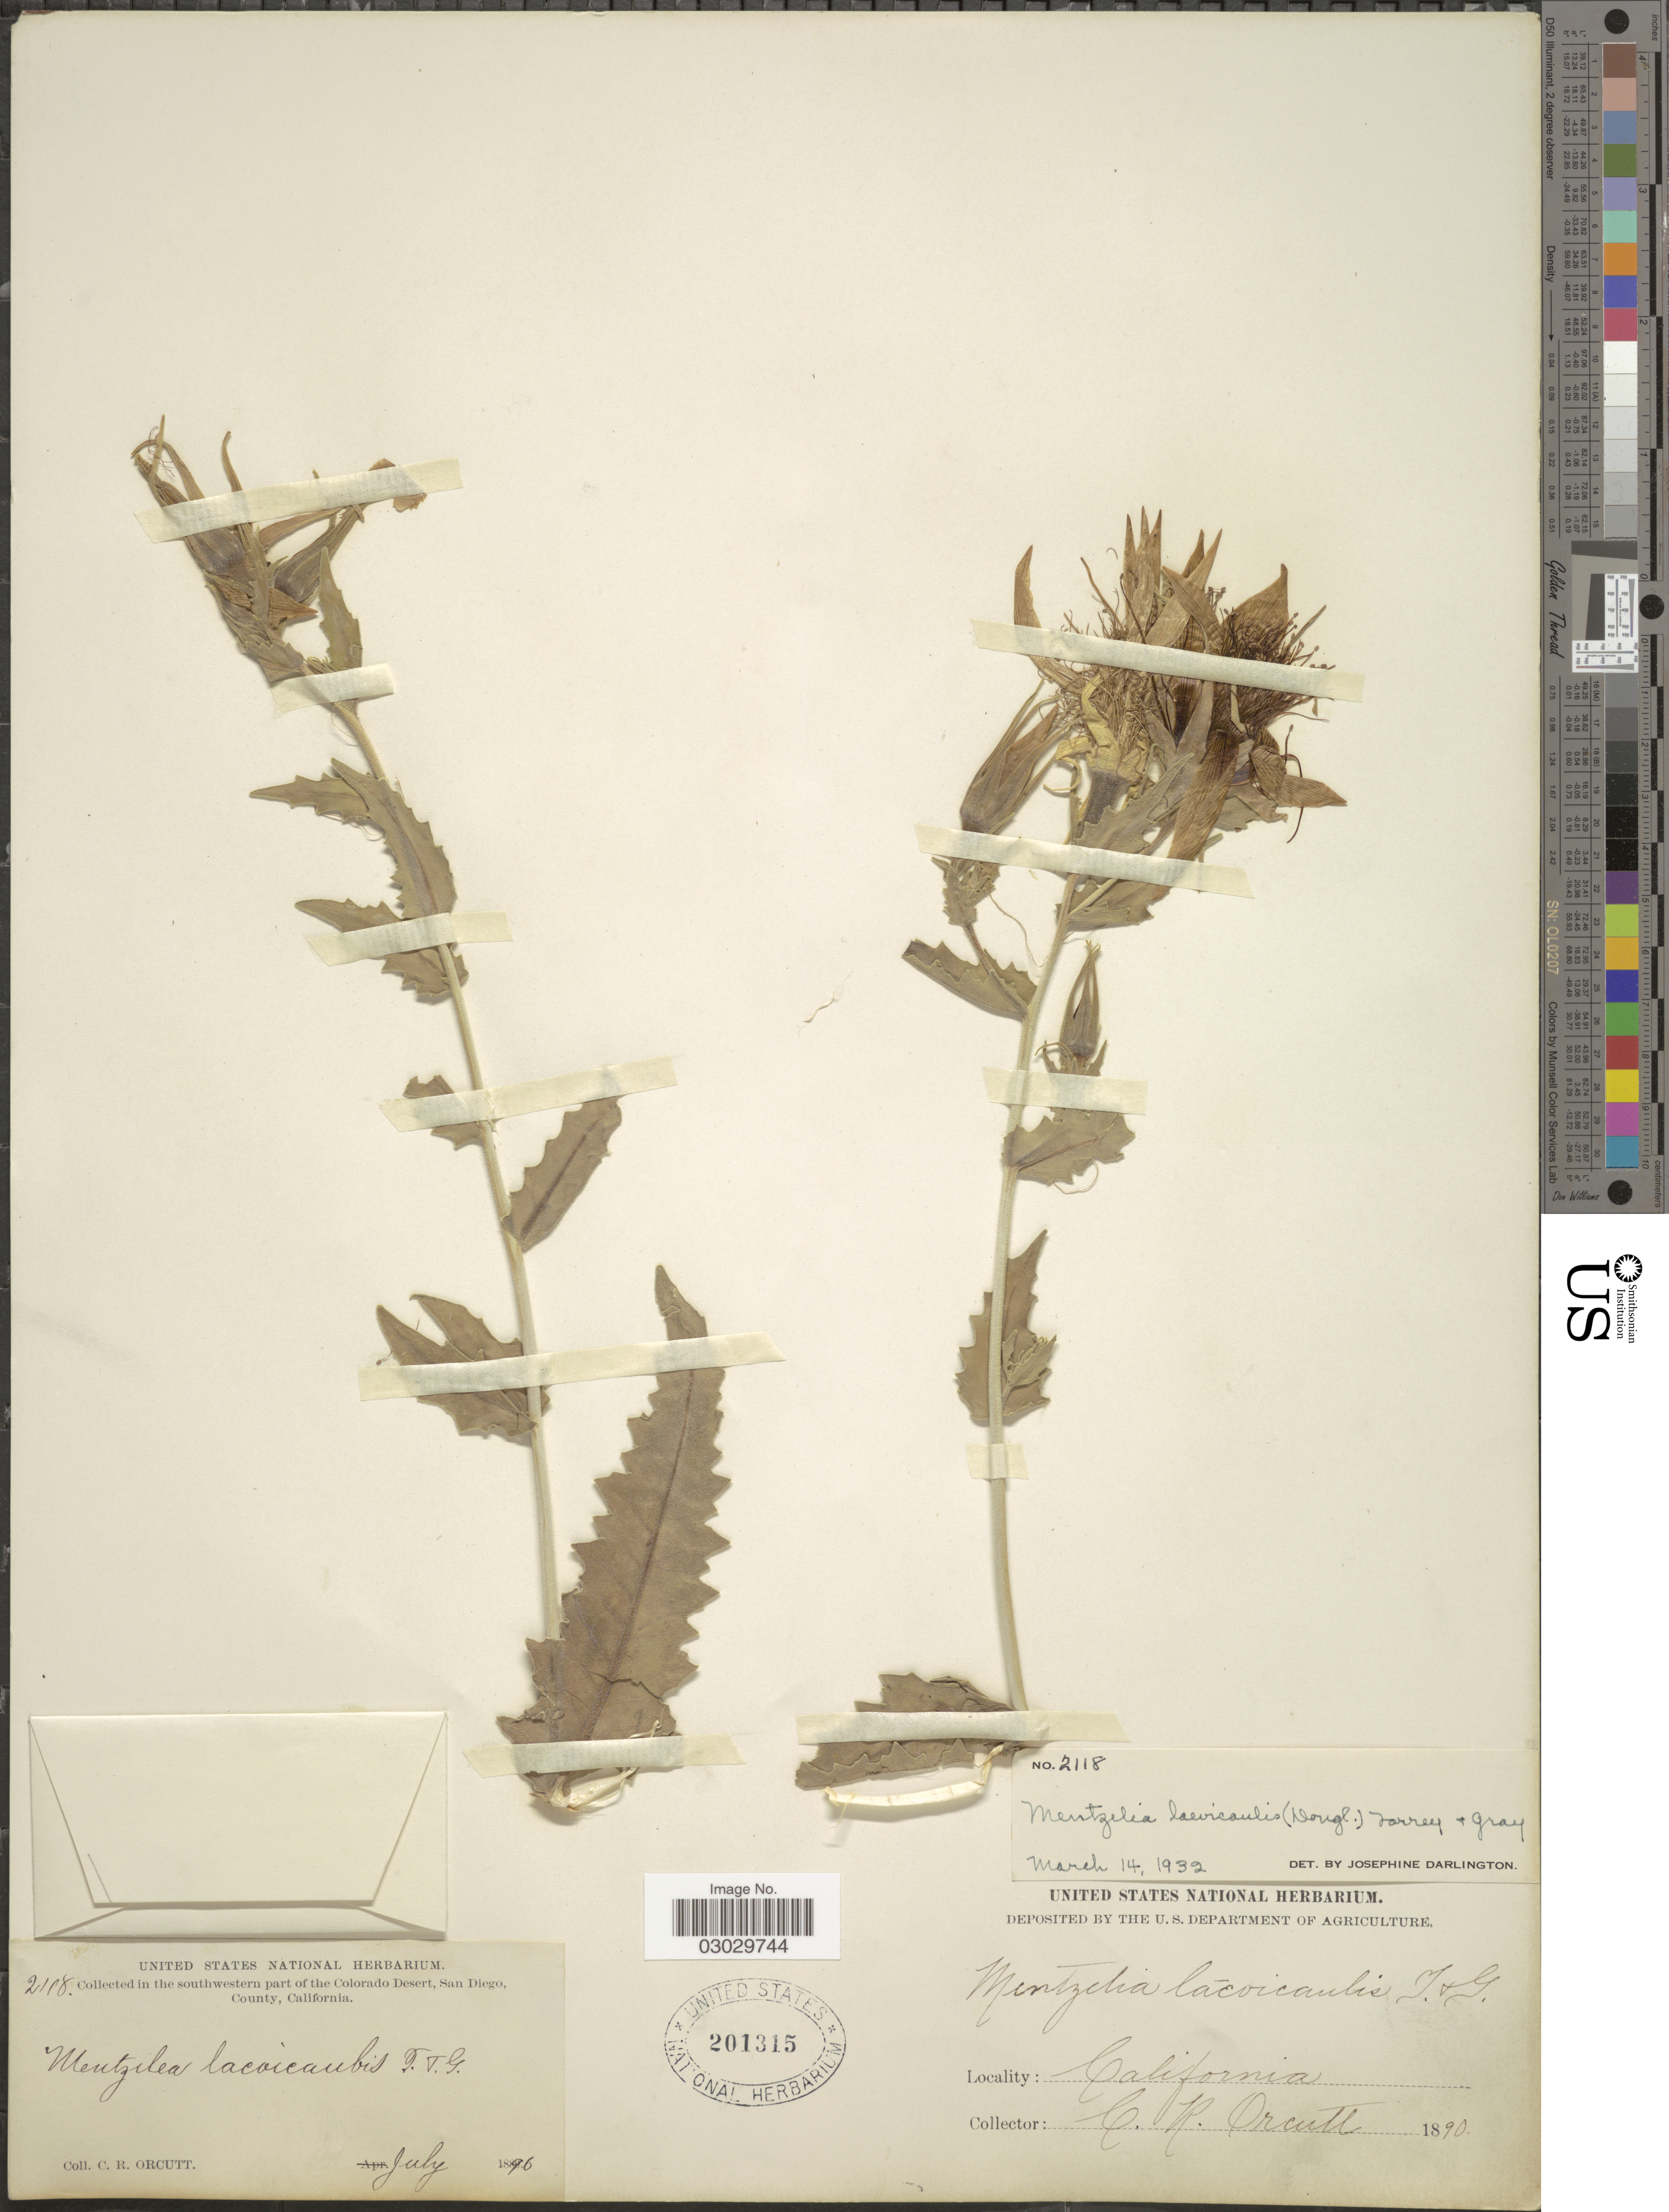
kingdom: Plantae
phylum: Tracheophyta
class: Magnoliopsida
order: Cornales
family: Loasaceae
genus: Mentzelia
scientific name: Mentzelia laevicaulis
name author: (Douglas ex Hook.) Torr. & A. Gray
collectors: C. R. Orcutt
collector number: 2108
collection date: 1890-07/1896-07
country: United States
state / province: California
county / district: San Diego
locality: Collected in the southwestern part of the Colorado Desert, San Diego County.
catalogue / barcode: US 201315